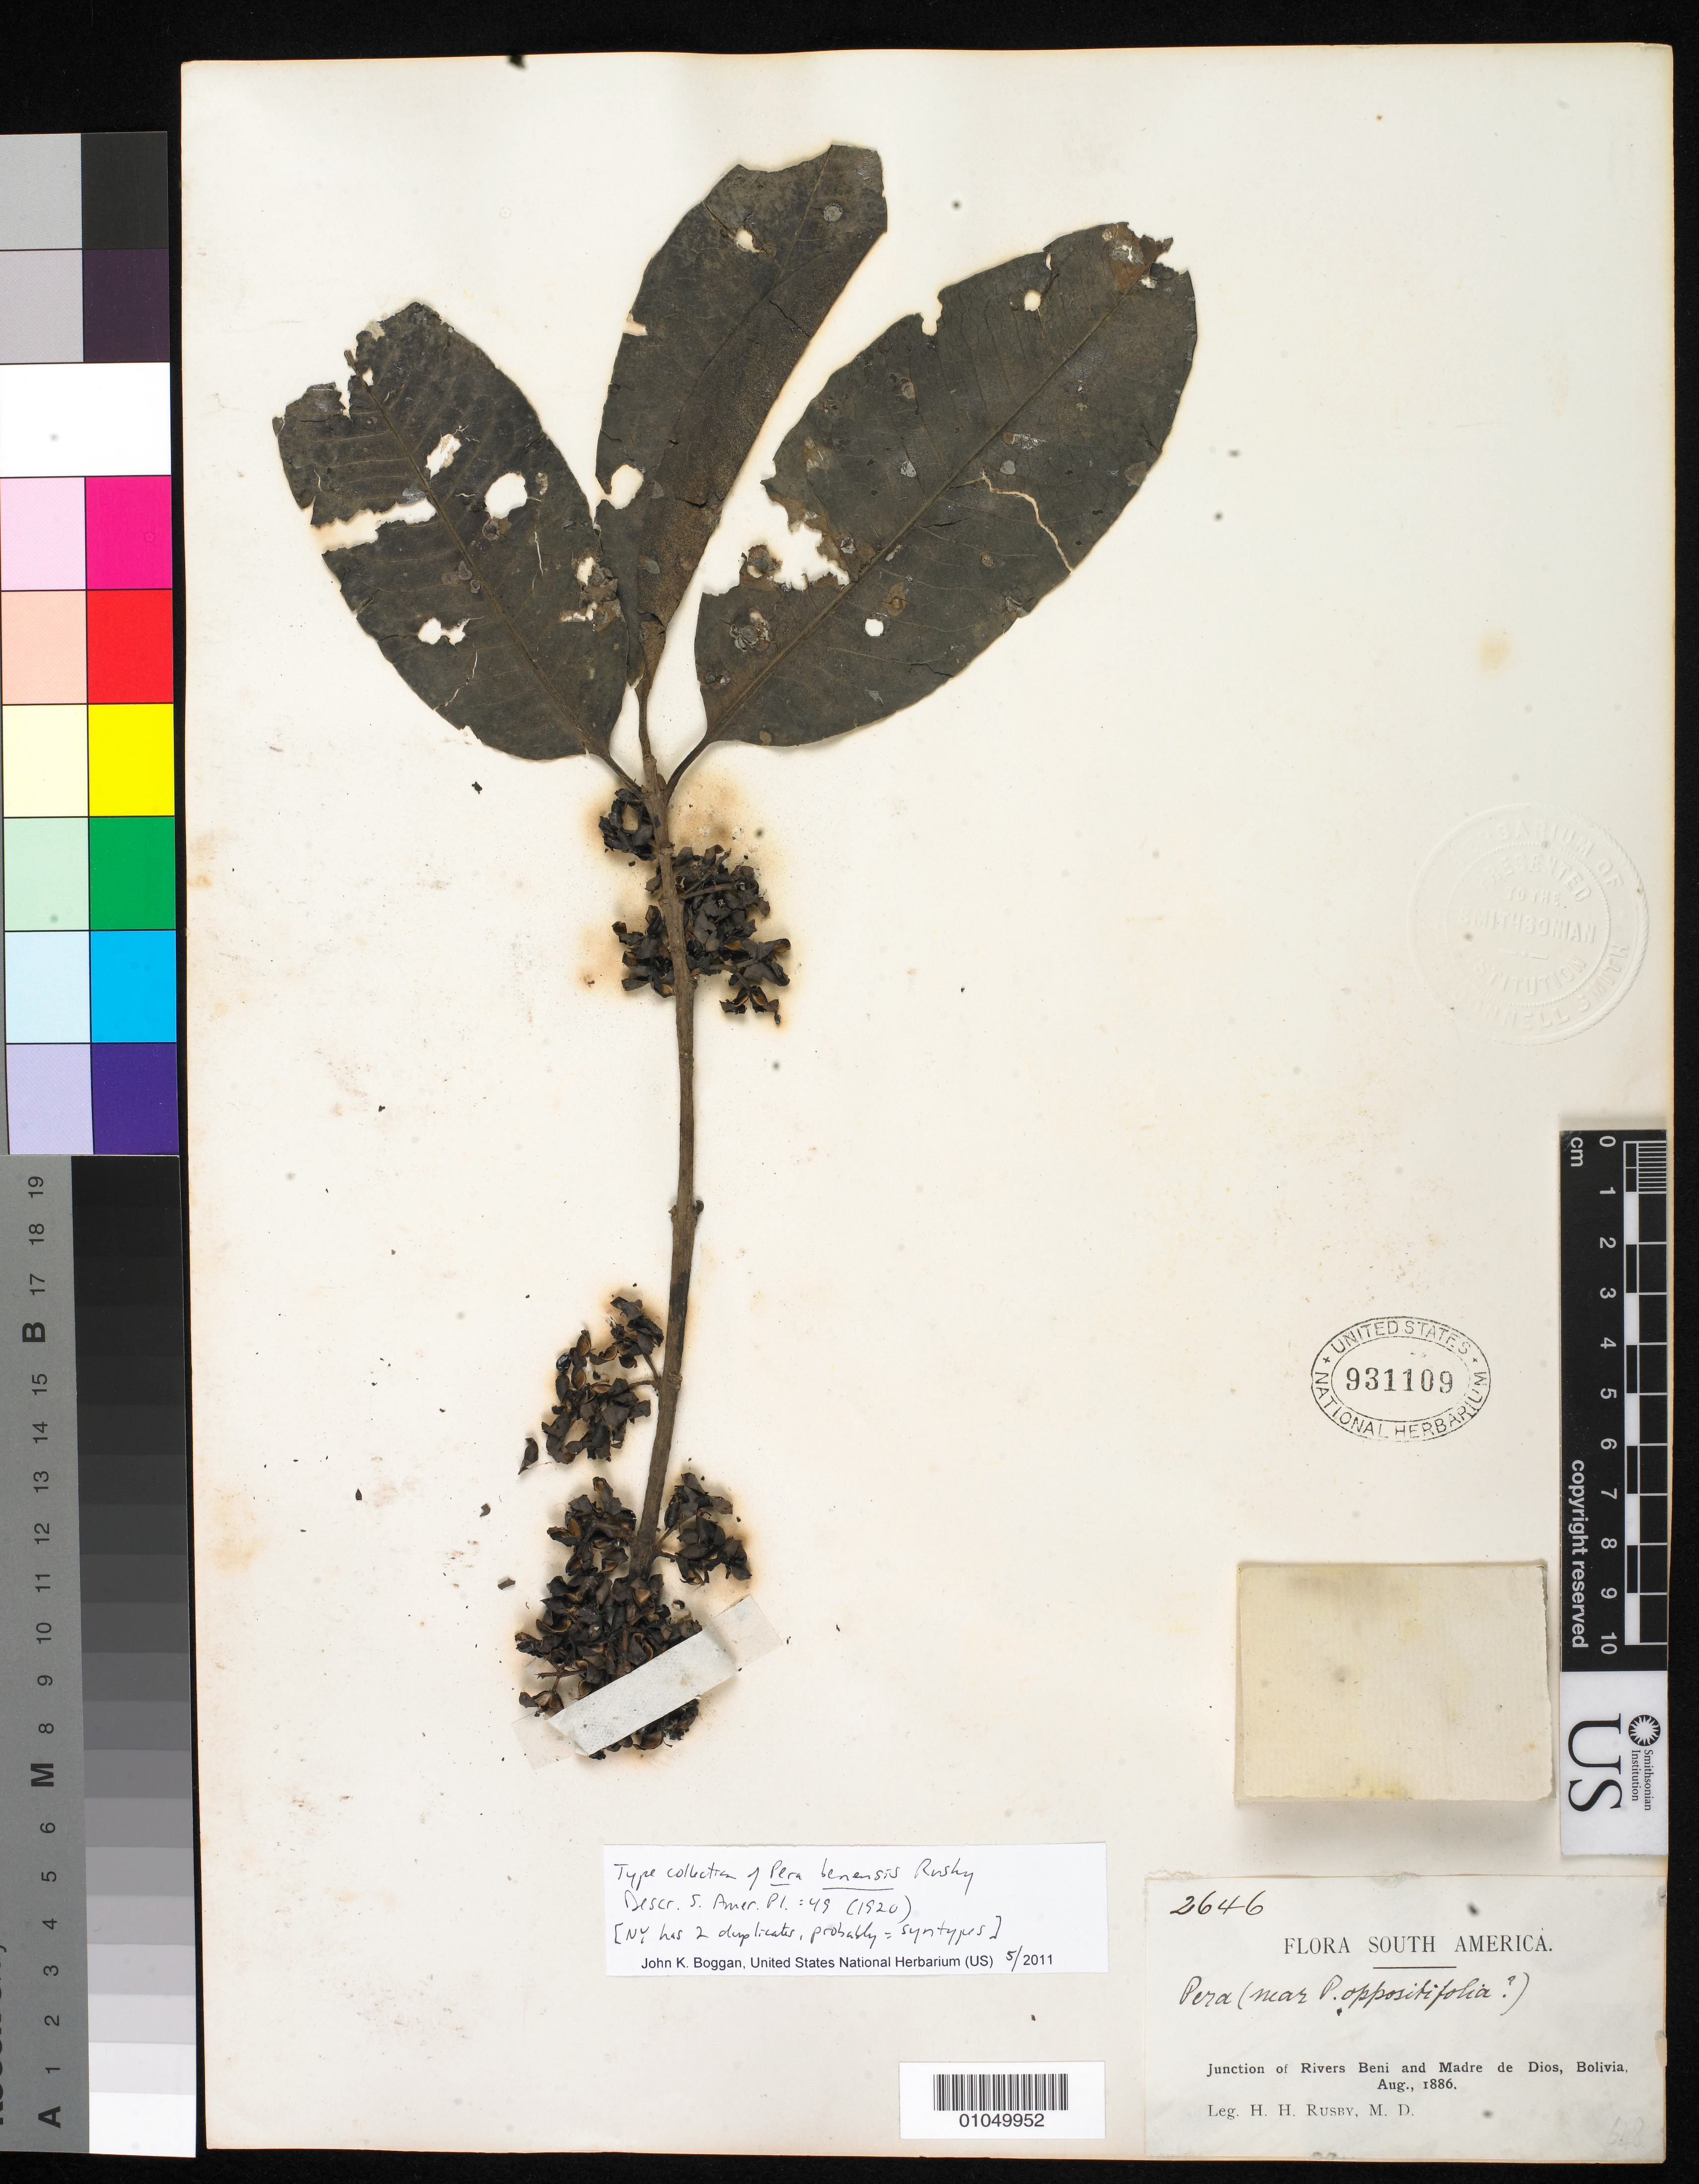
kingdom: Plantae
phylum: Tracheophyta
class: Magnoliopsida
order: Malpighiales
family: Peraceae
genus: Pera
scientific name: Pera benensis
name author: Rusby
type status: Type Collection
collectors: H. H. Rusby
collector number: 2646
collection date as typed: Aug 1886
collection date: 1886-08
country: Bolivia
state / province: Beni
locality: Junction of Rivers Beni and Madre de Dios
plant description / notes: Single collection cited in protologue, but NY has two duplicates (probably = syntypes).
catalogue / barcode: US 931109